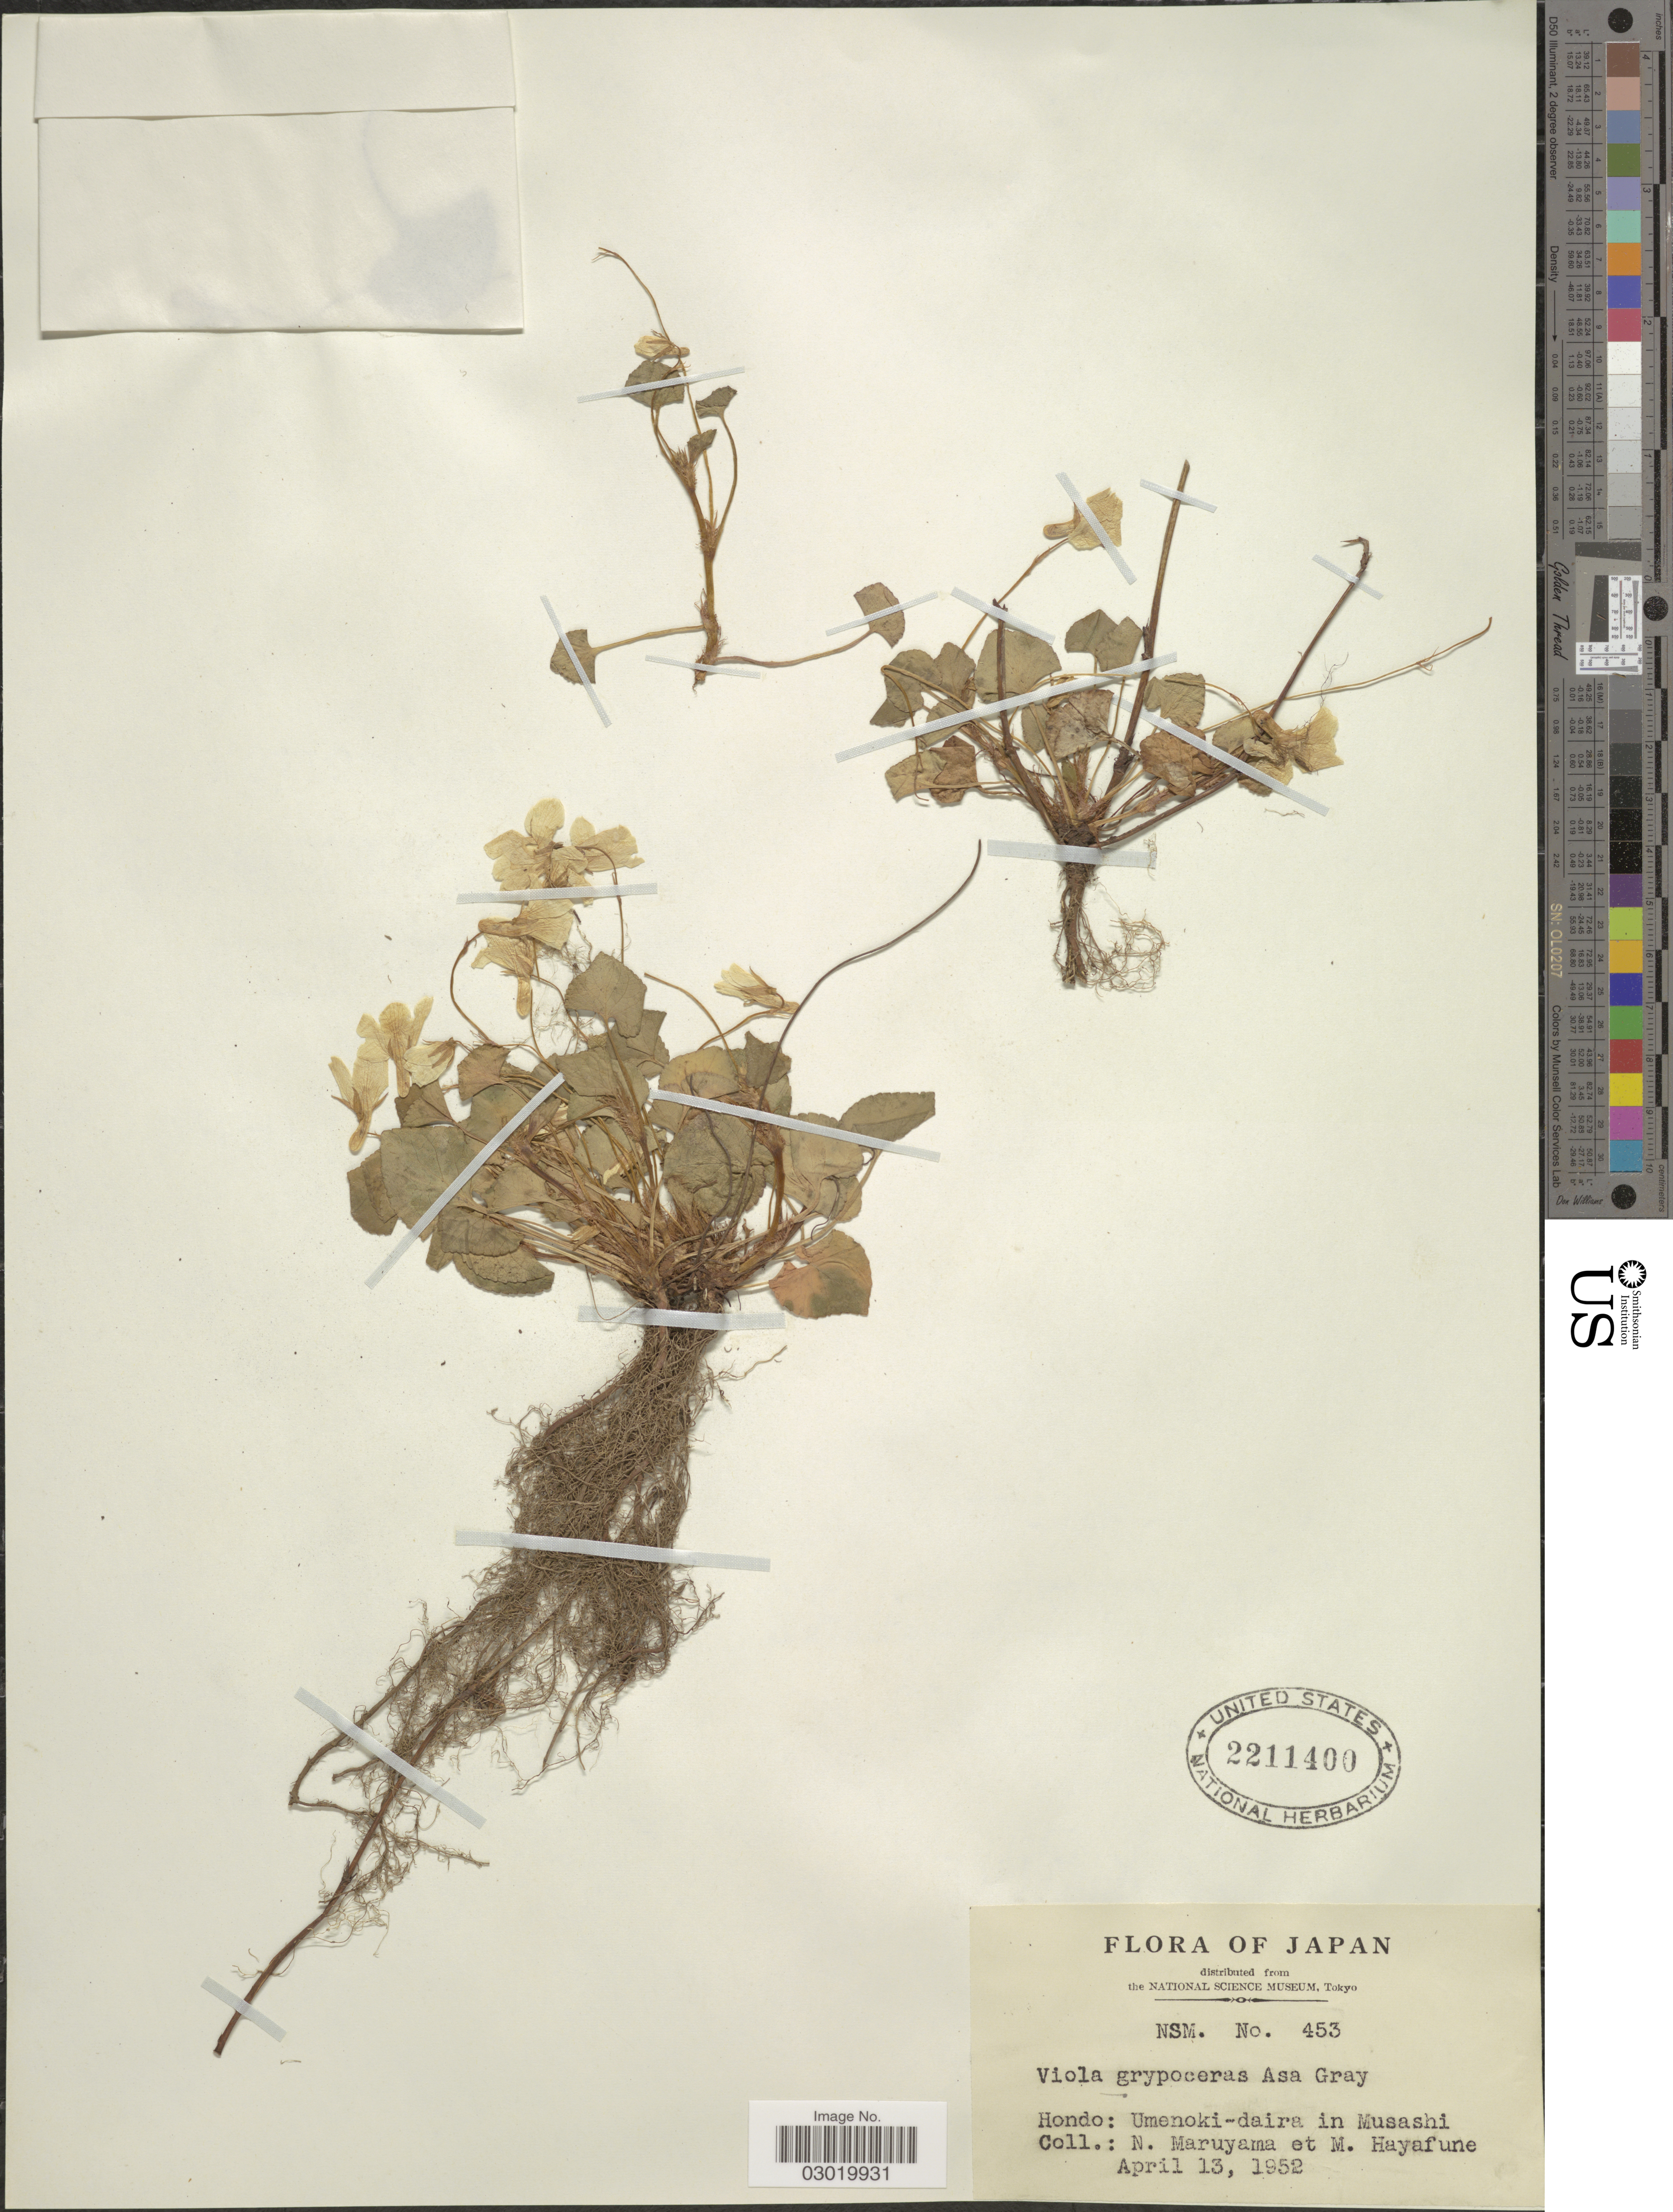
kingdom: Plantae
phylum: Tracheophyta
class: Magnoliopsida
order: Malpighiales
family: Violaceae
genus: Viola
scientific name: Viola grypoceras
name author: A. Gray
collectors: N. Maruyama & M. Hayafune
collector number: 453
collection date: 1952-04-13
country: Japan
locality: Hondo: Umenoki-daira in Musashi.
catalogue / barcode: US 2211400